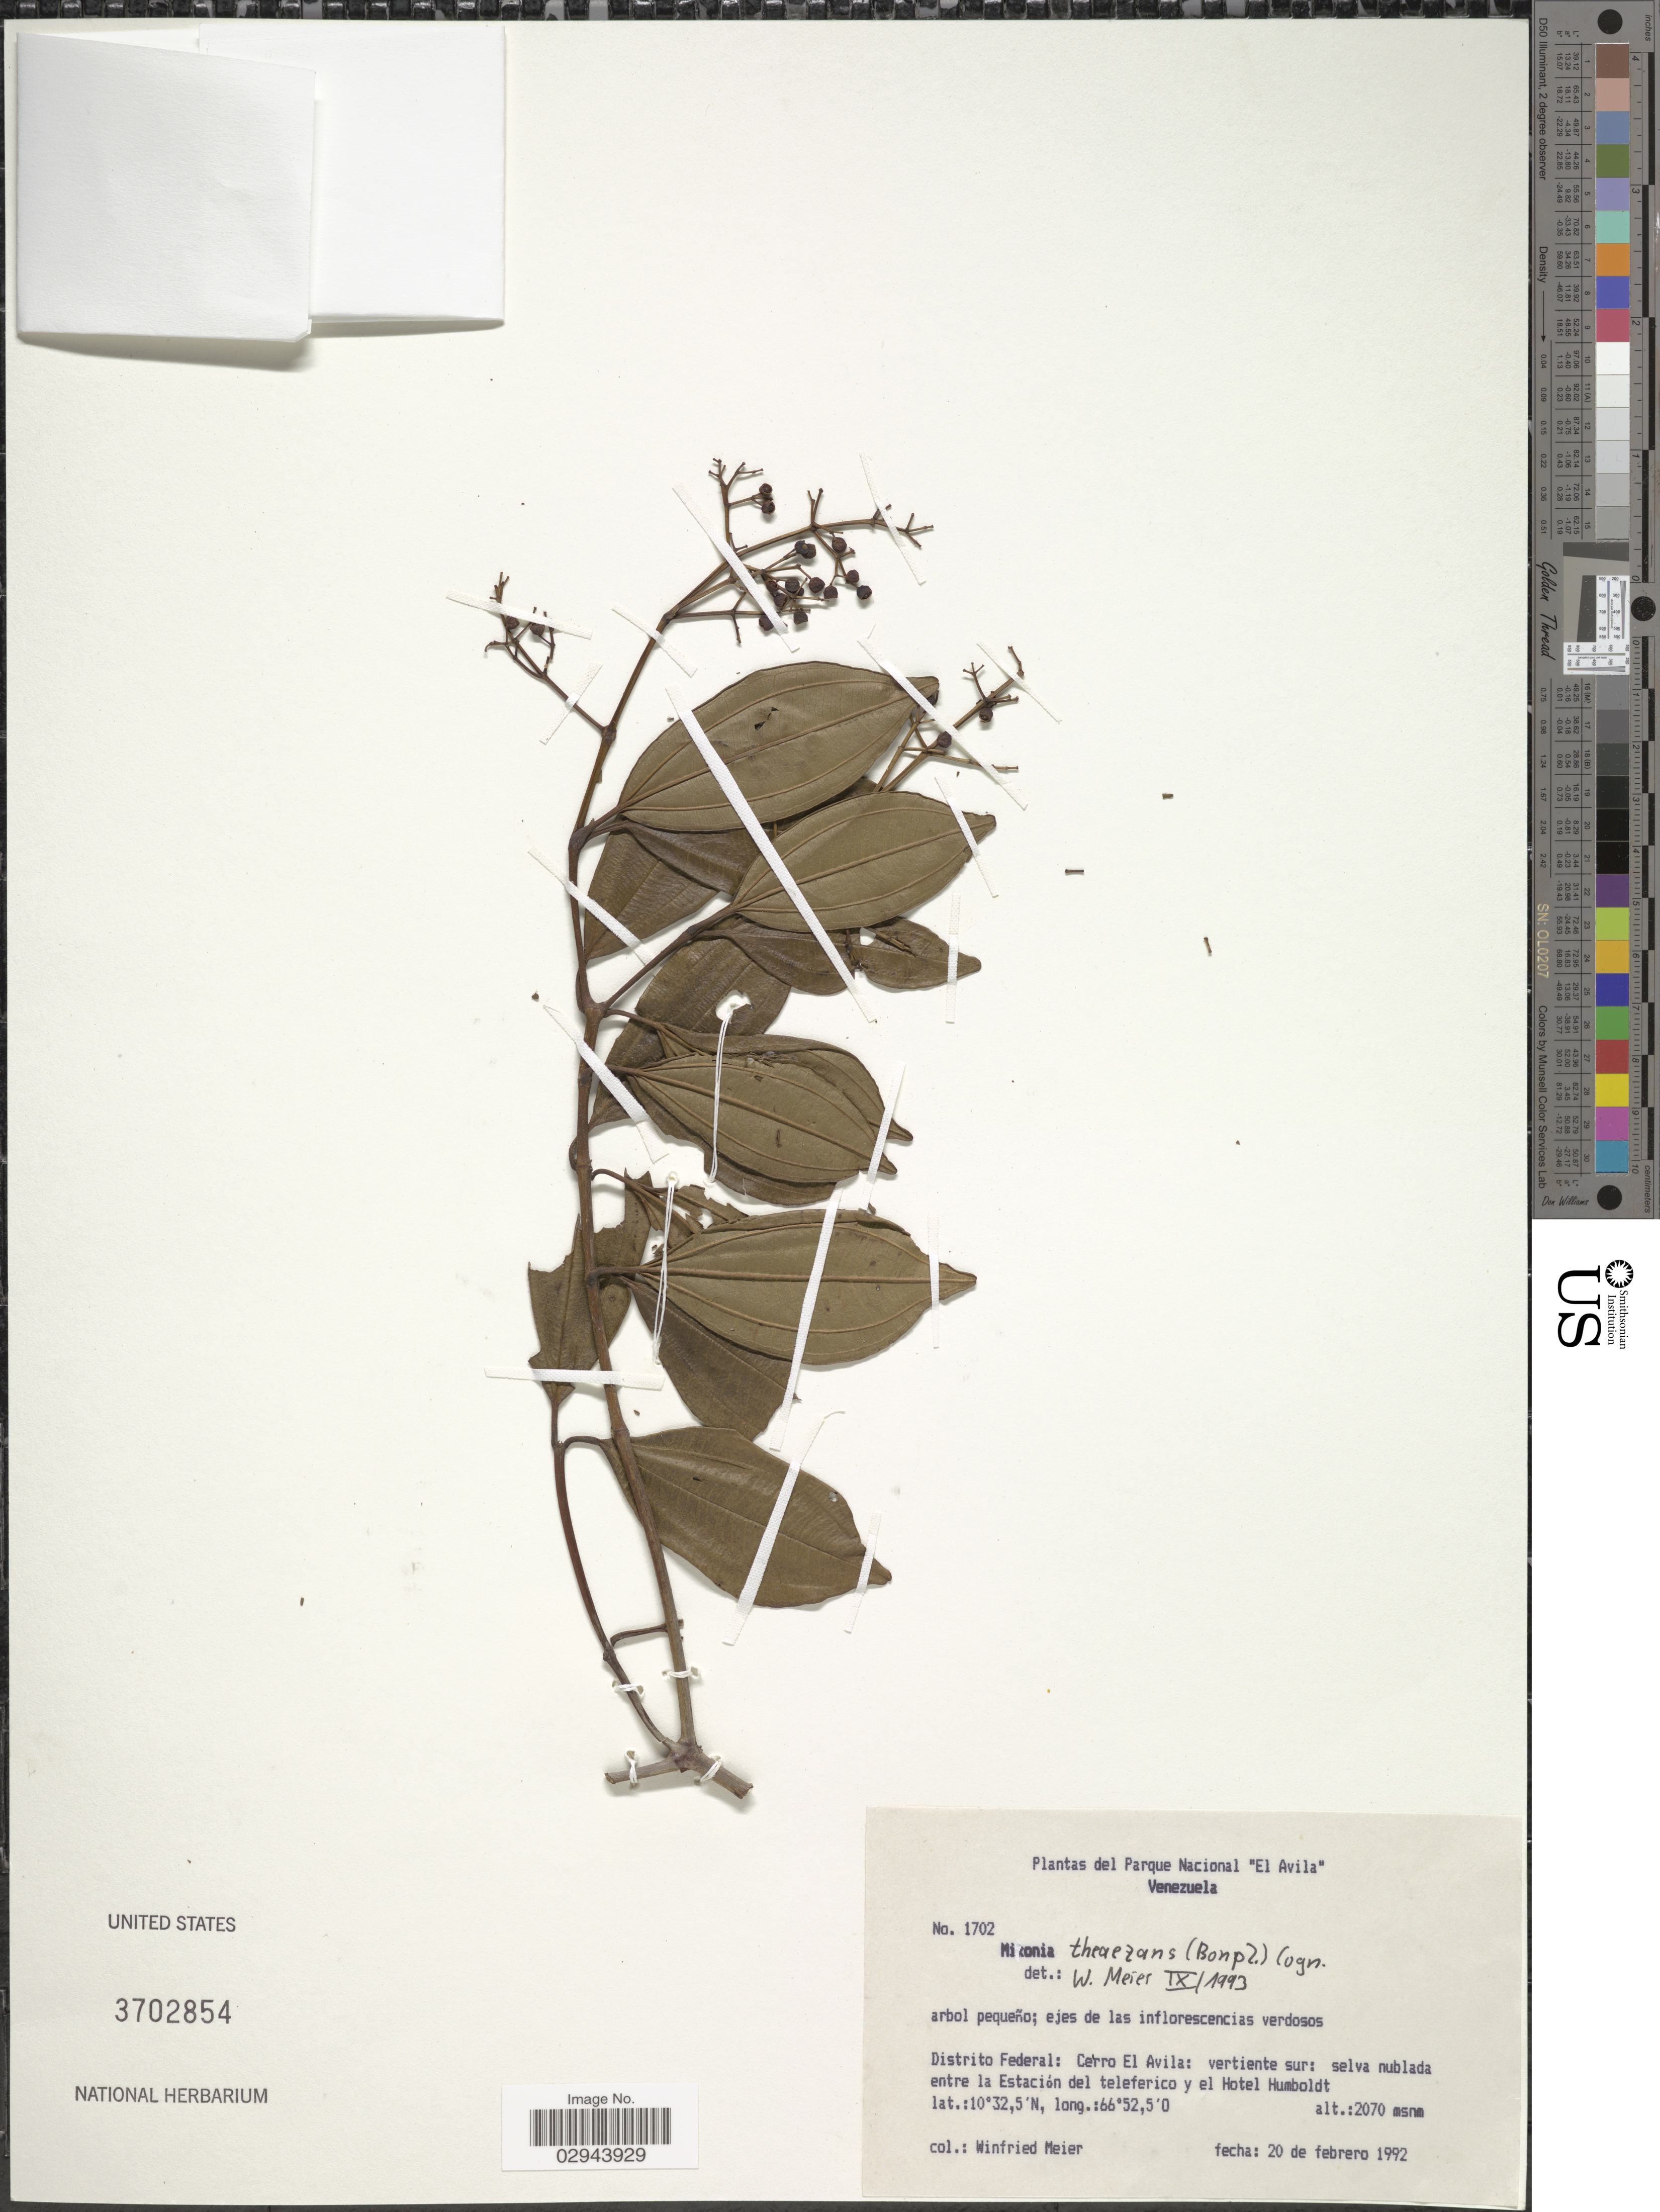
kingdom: Plantae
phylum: Tracheophyta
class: Magnoliopsida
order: Myrtales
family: Melastomataceae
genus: Miconia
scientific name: Miconia theizans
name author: (Bonpl.) Cogn.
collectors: W. Meier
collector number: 1702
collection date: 1992-02-20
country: Venezuela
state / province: Miranda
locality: Distrito Federal, Cerro El Avila, vertiente sur, selva nublada entre la Estación del teleferico y el Hotel Humboldt.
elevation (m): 2070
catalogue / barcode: US 3702854